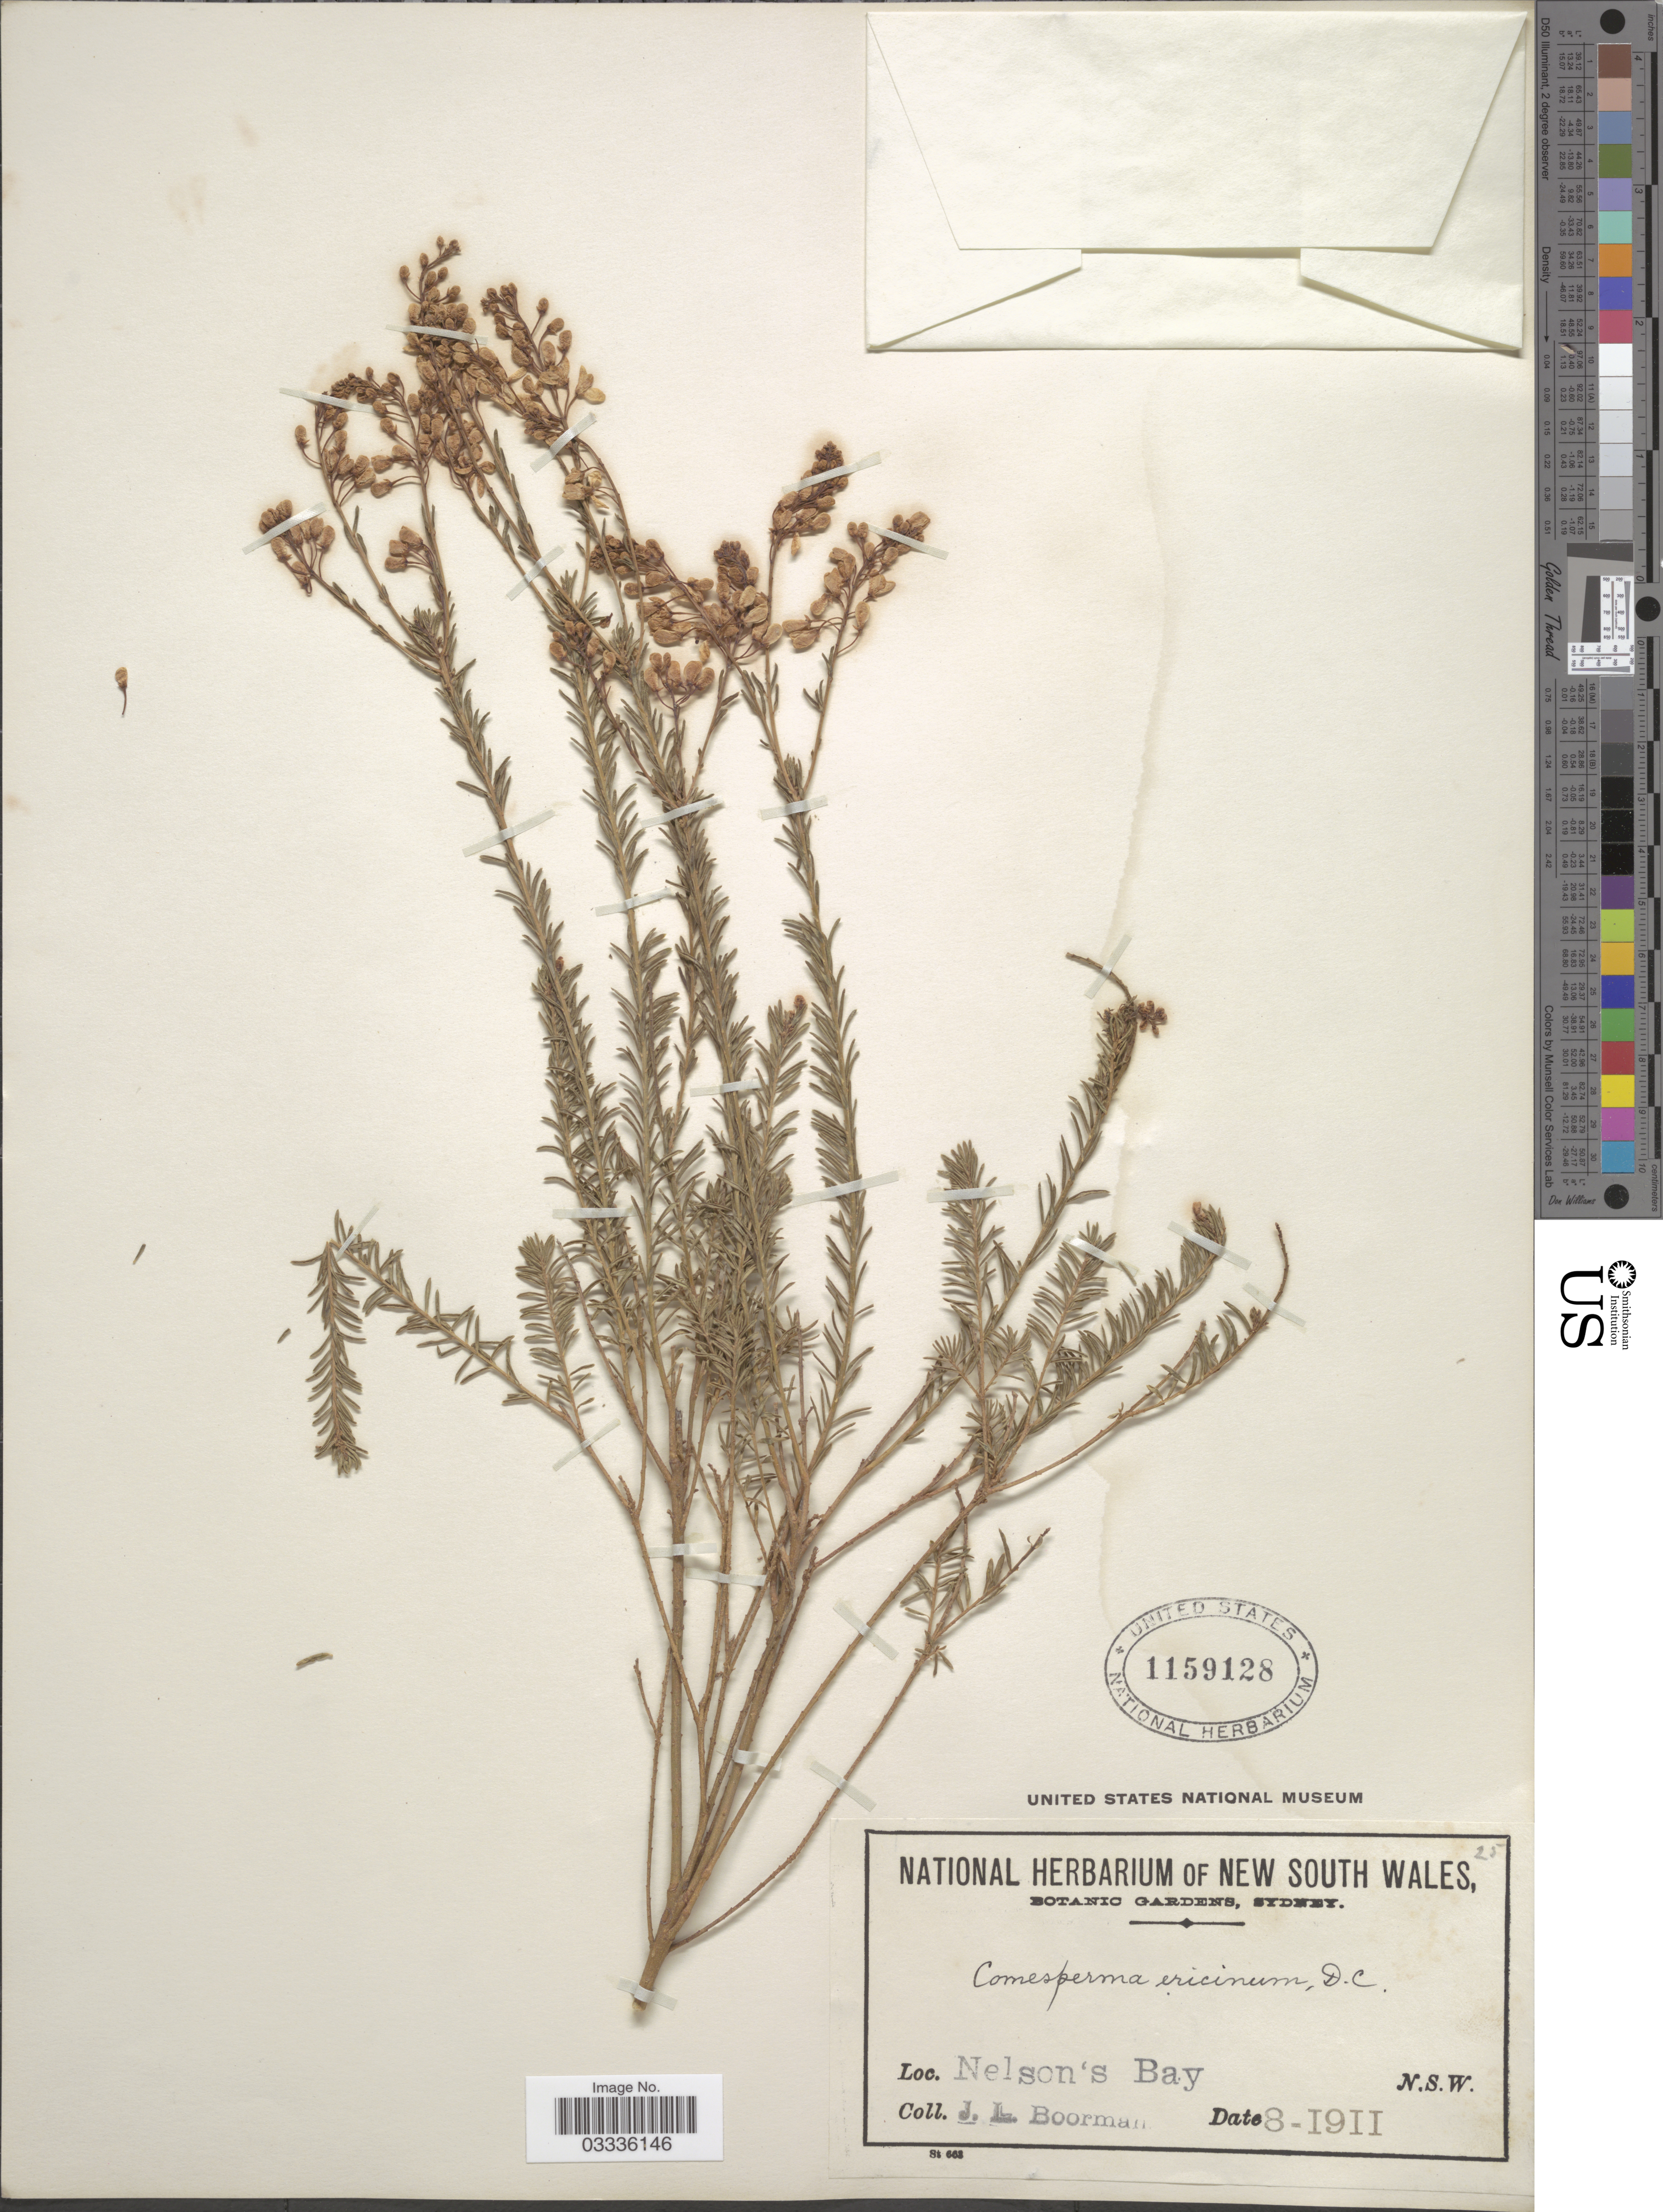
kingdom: Plantae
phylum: Tracheophyta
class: Magnoliopsida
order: Fabales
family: Polygalaceae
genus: Comesperma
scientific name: Comesperma ericinum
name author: DC.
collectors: J. Boorman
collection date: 1911-08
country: Australia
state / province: New South Wales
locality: Nelson's Bay.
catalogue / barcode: US 1159128